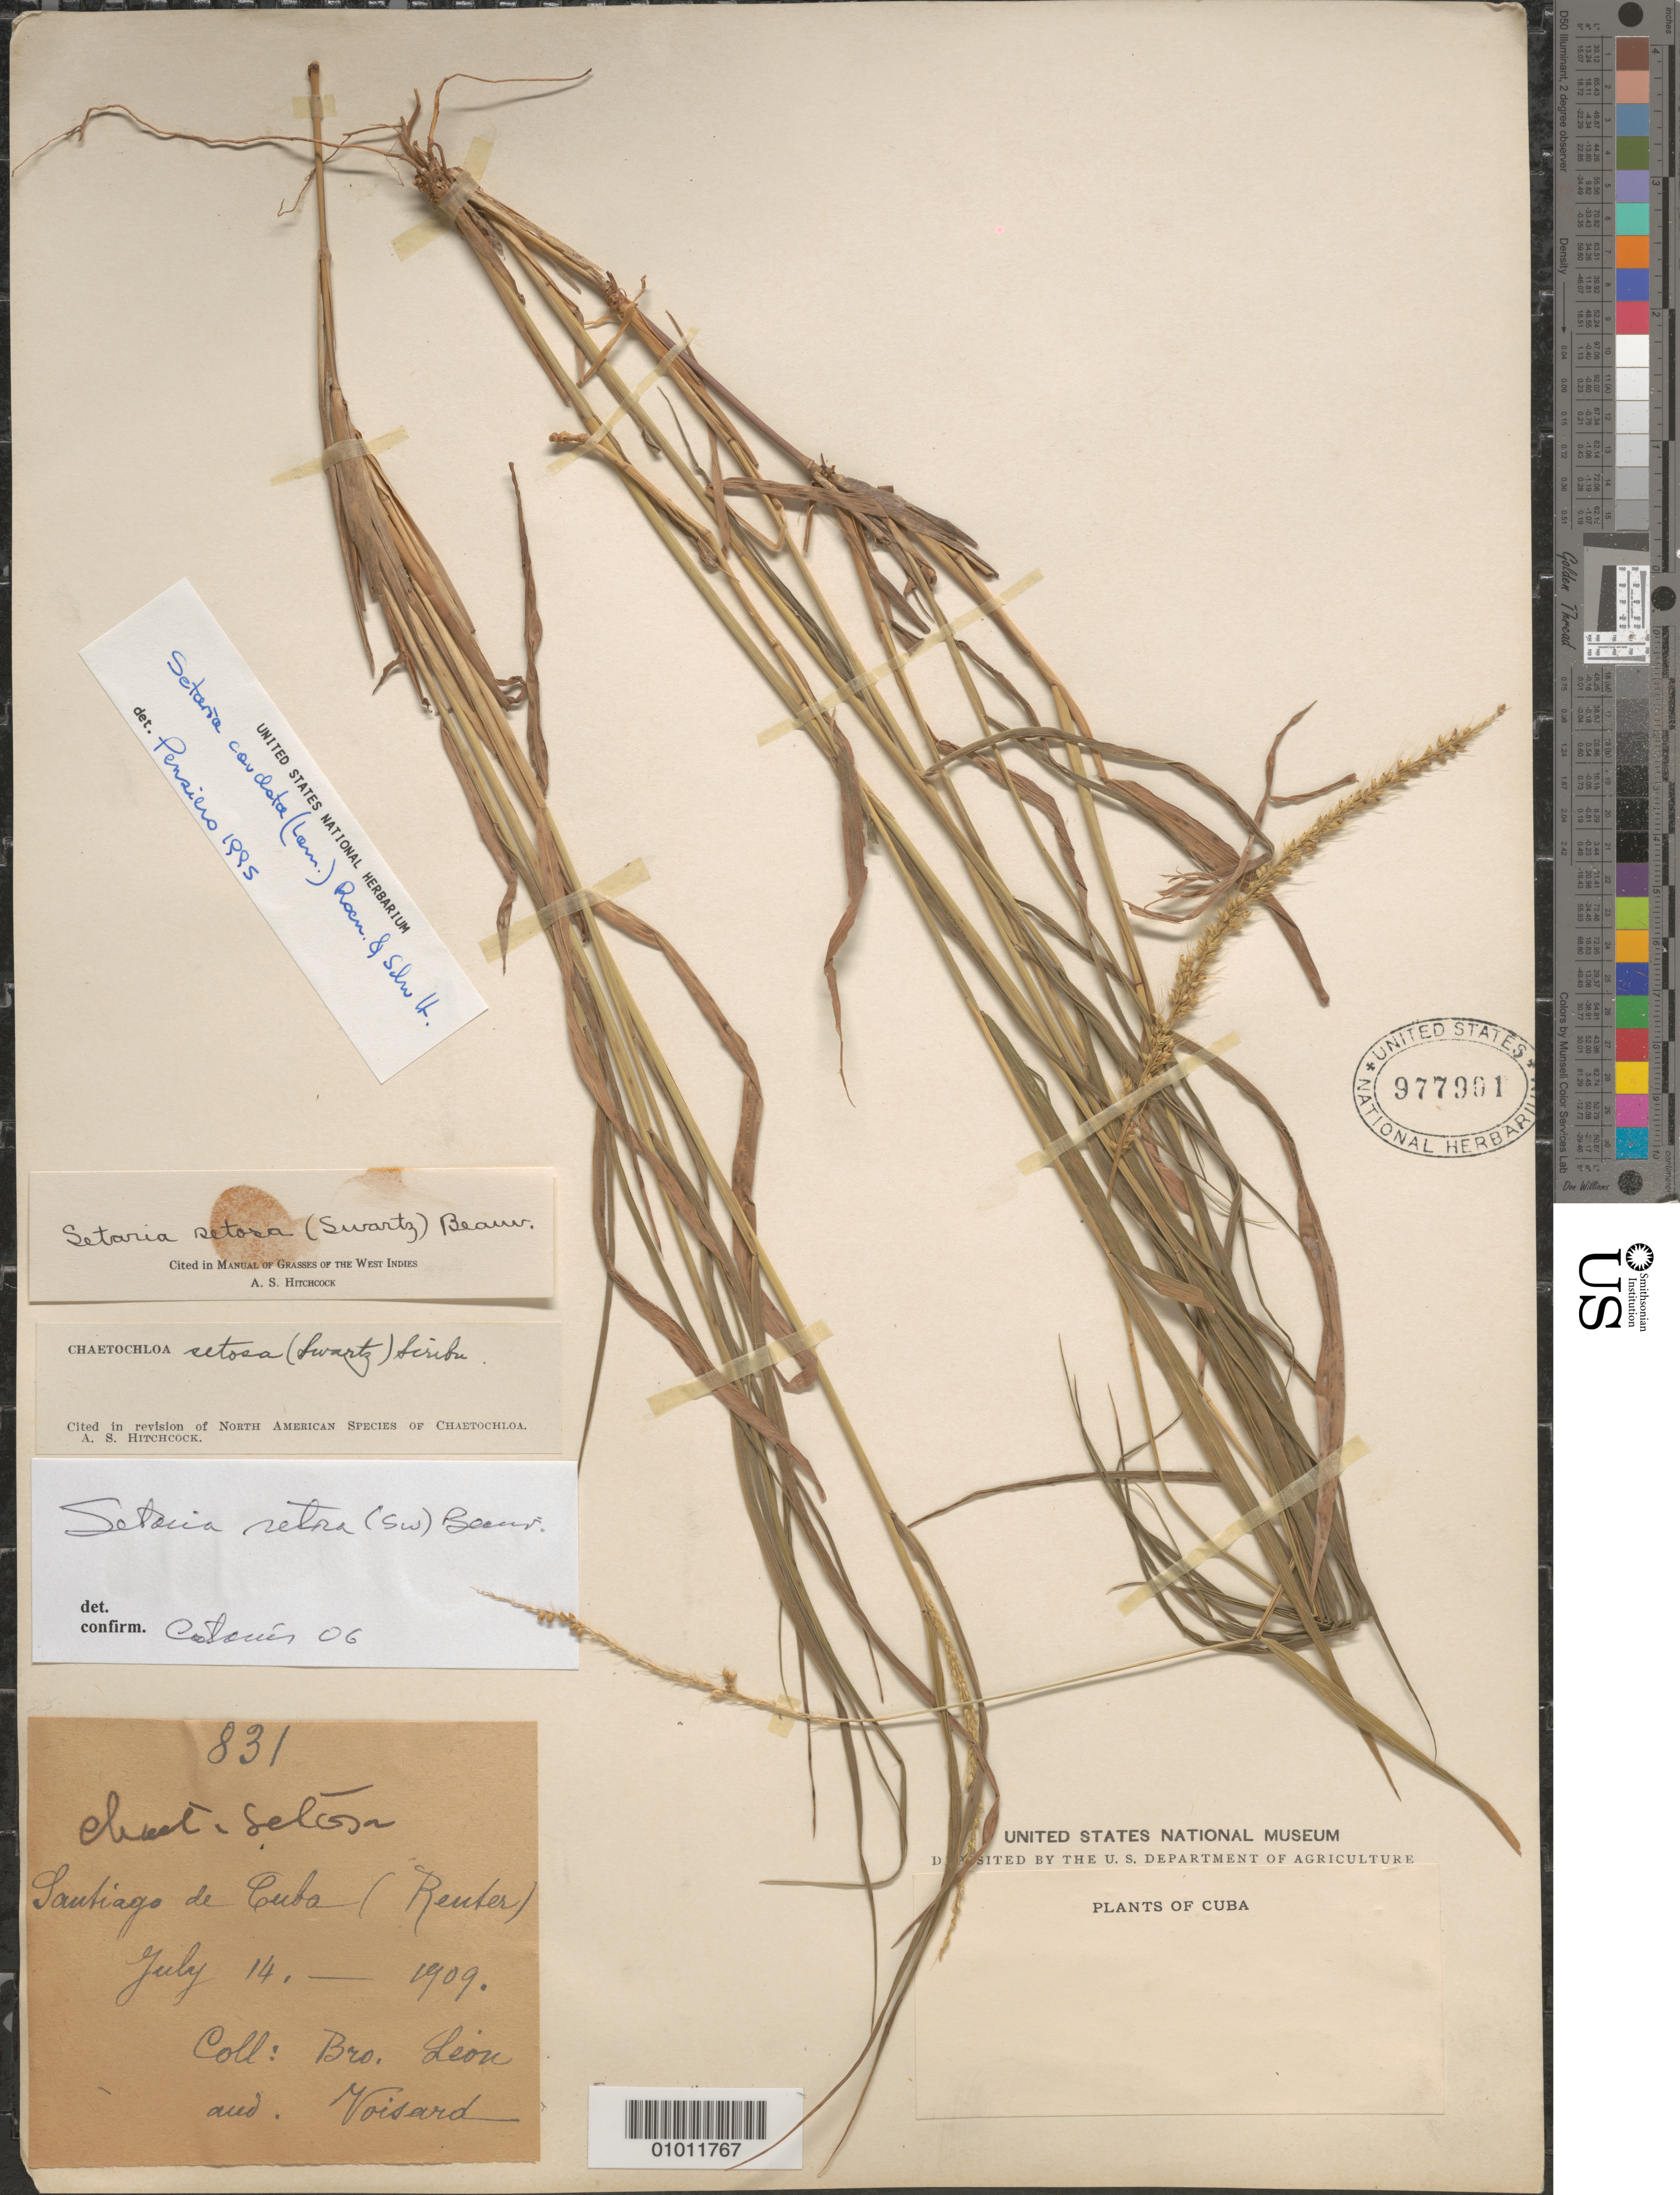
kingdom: Plantae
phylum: Tracheophyta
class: Liliopsida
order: Poales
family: Poaceae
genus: Setaria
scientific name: Setaria setosa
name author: (Sw.) P. Beauv.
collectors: Bro. León, -. Voisard & -. Boillot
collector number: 831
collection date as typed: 14 Jul 1909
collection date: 1909-07-14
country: Cuba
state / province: Santiago de Cuba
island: Cuba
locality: Santiago de Cuba [Oriente]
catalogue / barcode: US 977991